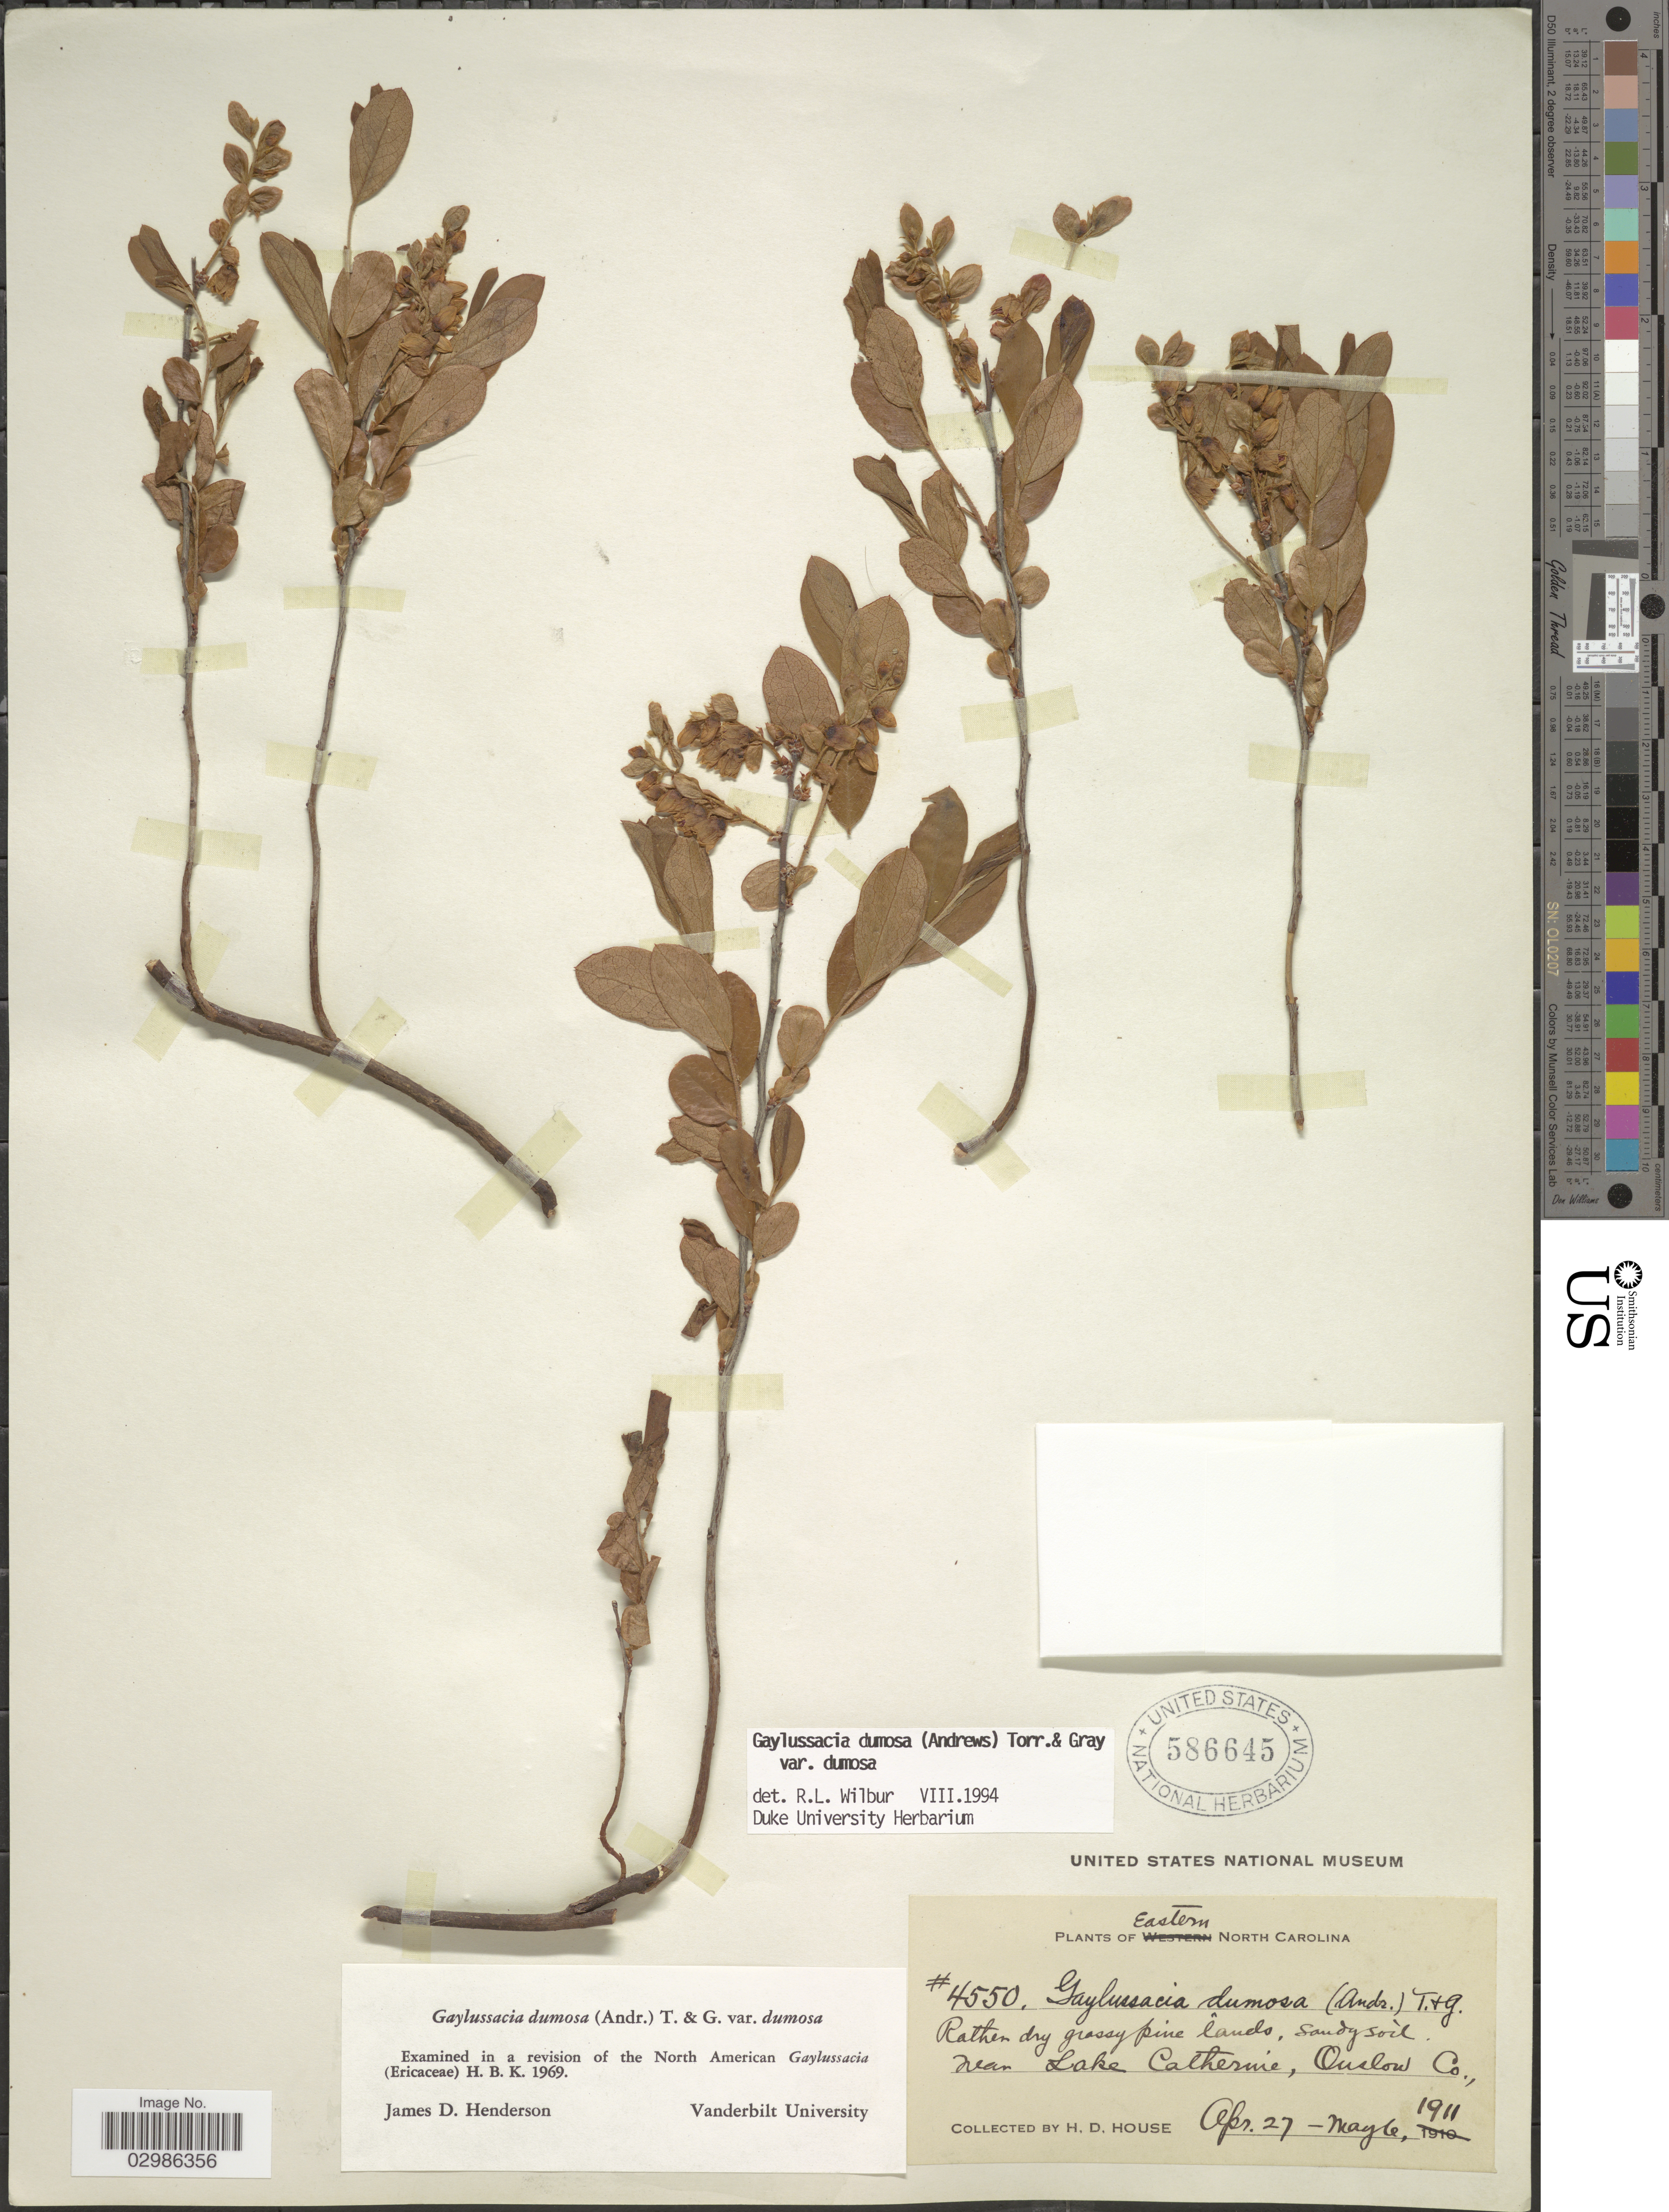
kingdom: Plantae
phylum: Tracheophyta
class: Magnoliopsida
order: Ericales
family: Ericaceae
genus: Gaylussacia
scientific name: Gaylussacia dumosa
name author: (Andrews) Torr. & A. Gray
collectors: H. D. House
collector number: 4550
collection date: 1911-04-27/1911-05-06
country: United States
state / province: North Carolina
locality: Eastern North Carolina, near Lake Catherine, Onslow Co.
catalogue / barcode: US 586645